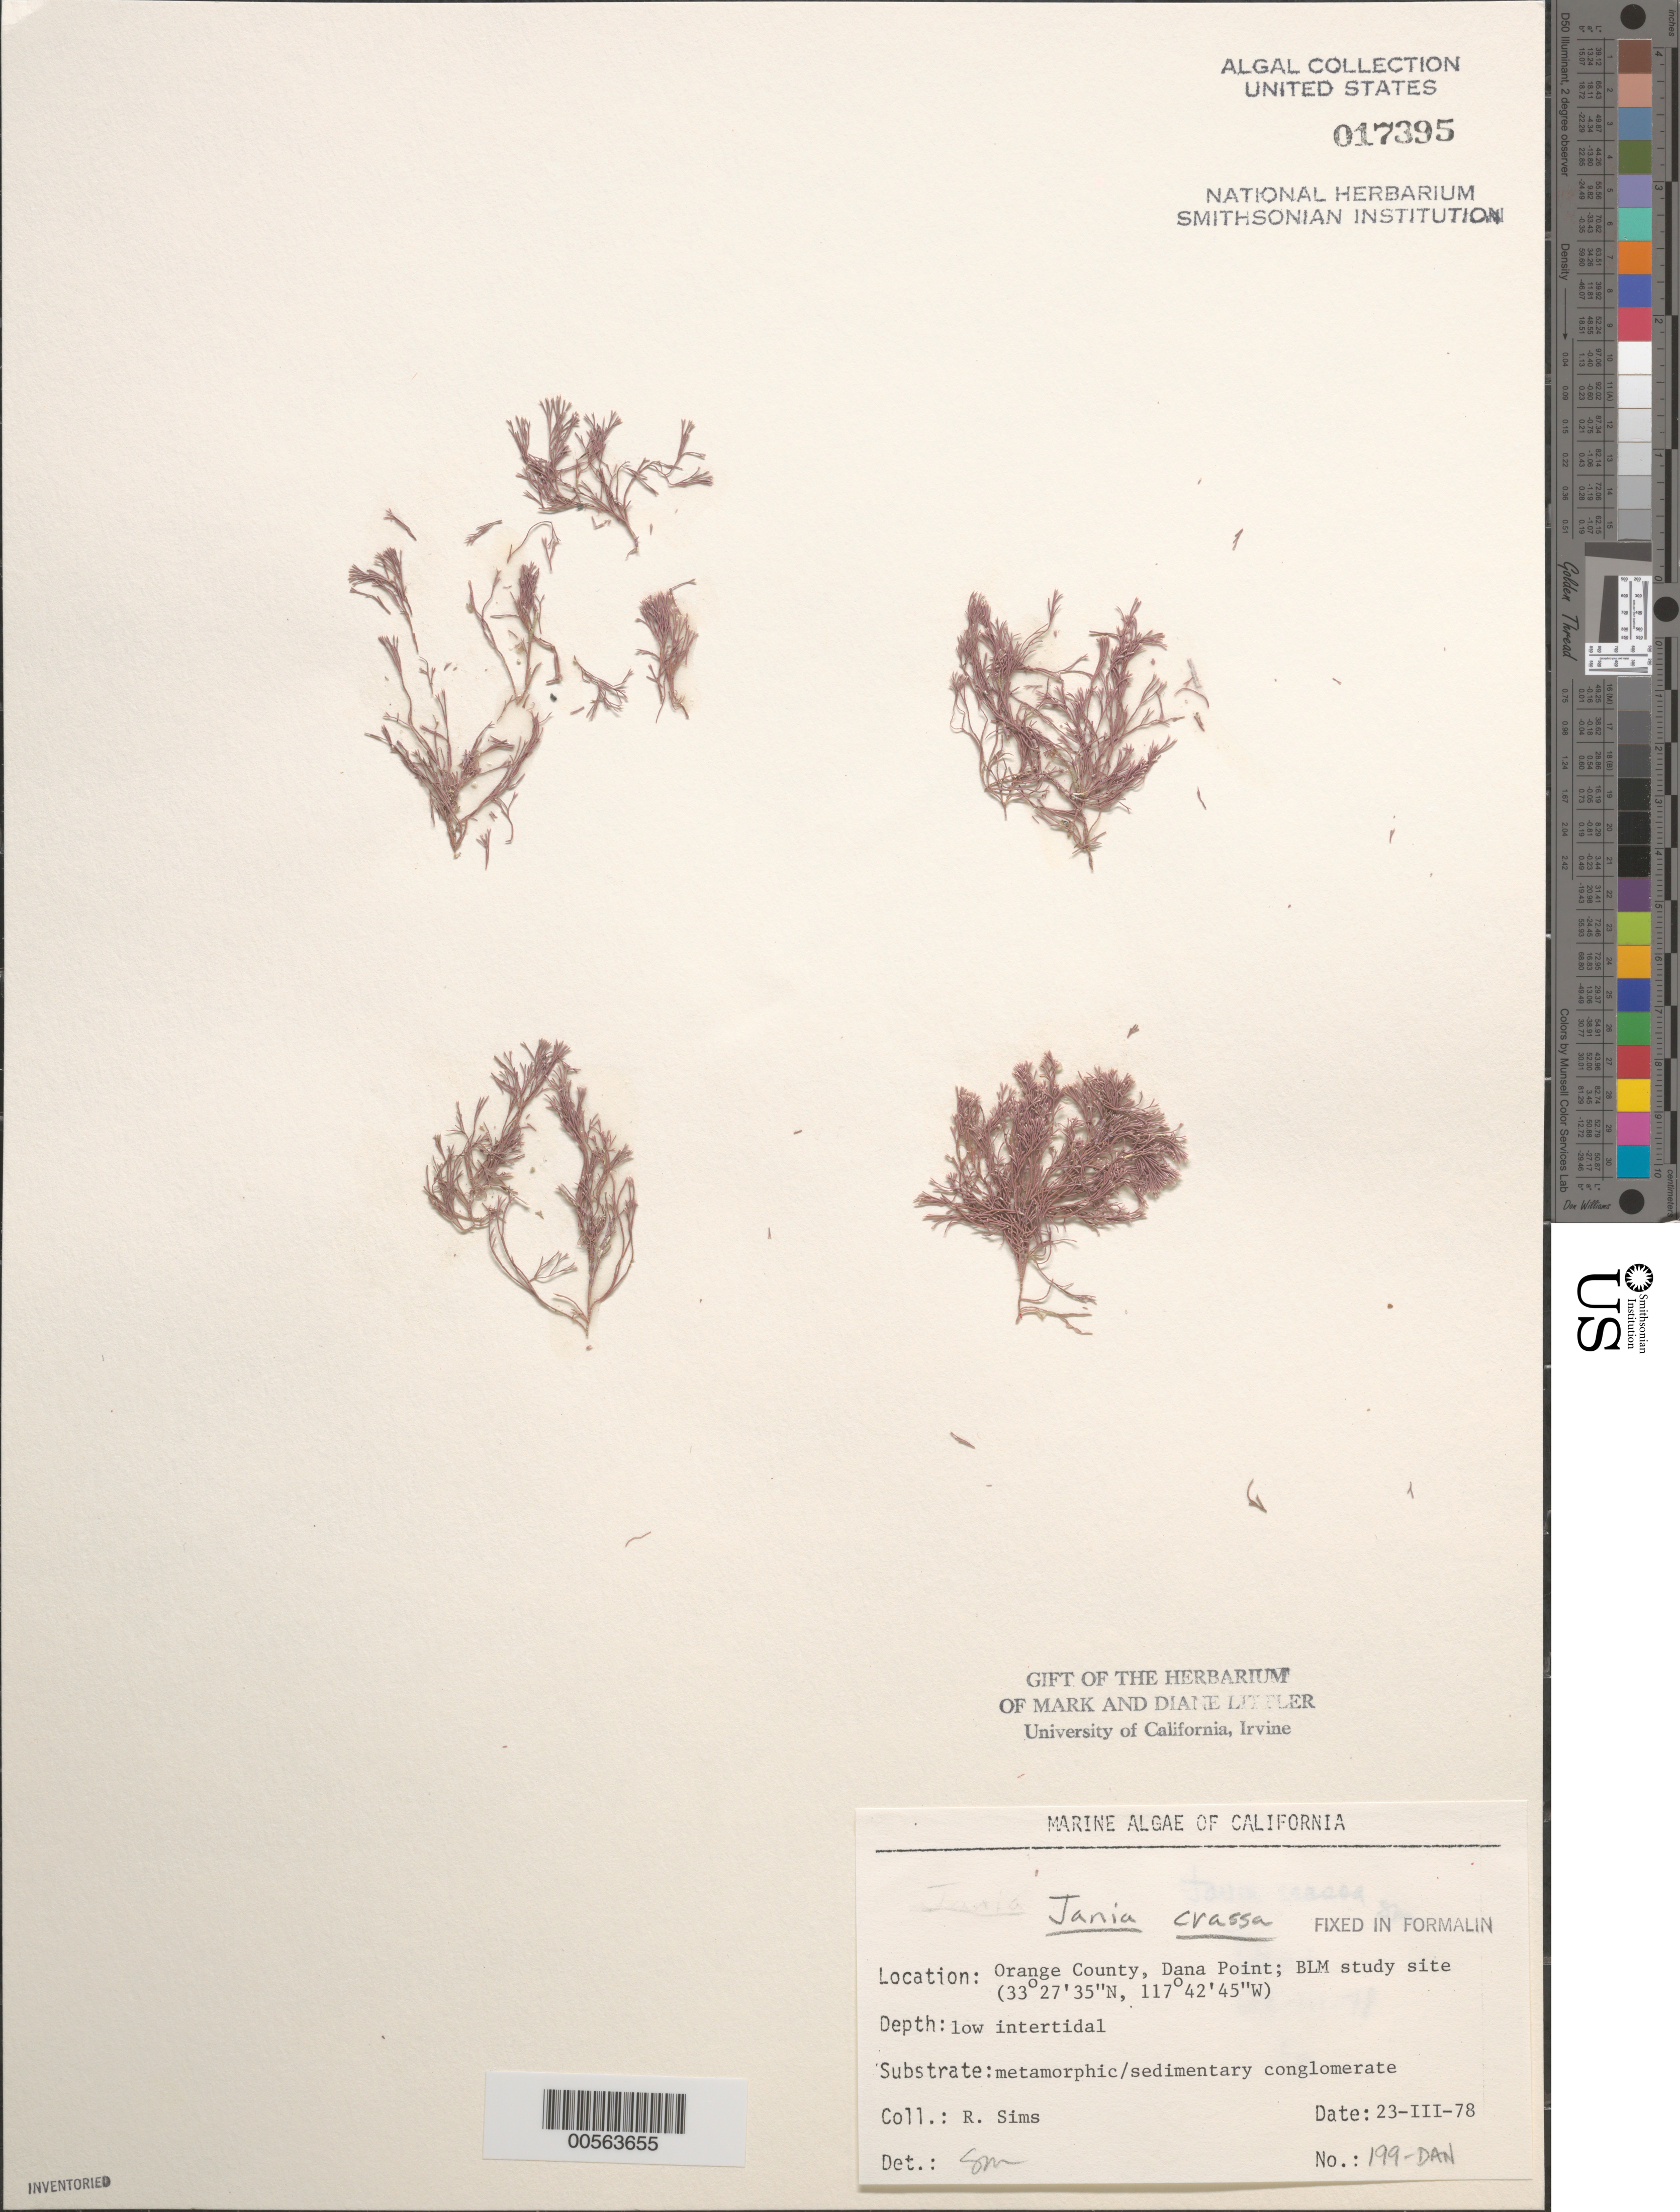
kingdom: Plantae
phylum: Rhodophyta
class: Florideophyceae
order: Corallinales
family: Corallinaceae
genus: Jania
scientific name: Jania crassa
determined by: Murray, S. N.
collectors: R. H. Sims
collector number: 199-dan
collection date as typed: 23 Mar 1978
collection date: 1978-03-23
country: United States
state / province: California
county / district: Orange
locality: Dana Point, 1 km north of marina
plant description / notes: BLM-SOCALBIGHT Rocky Intertidal Survey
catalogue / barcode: US 17395